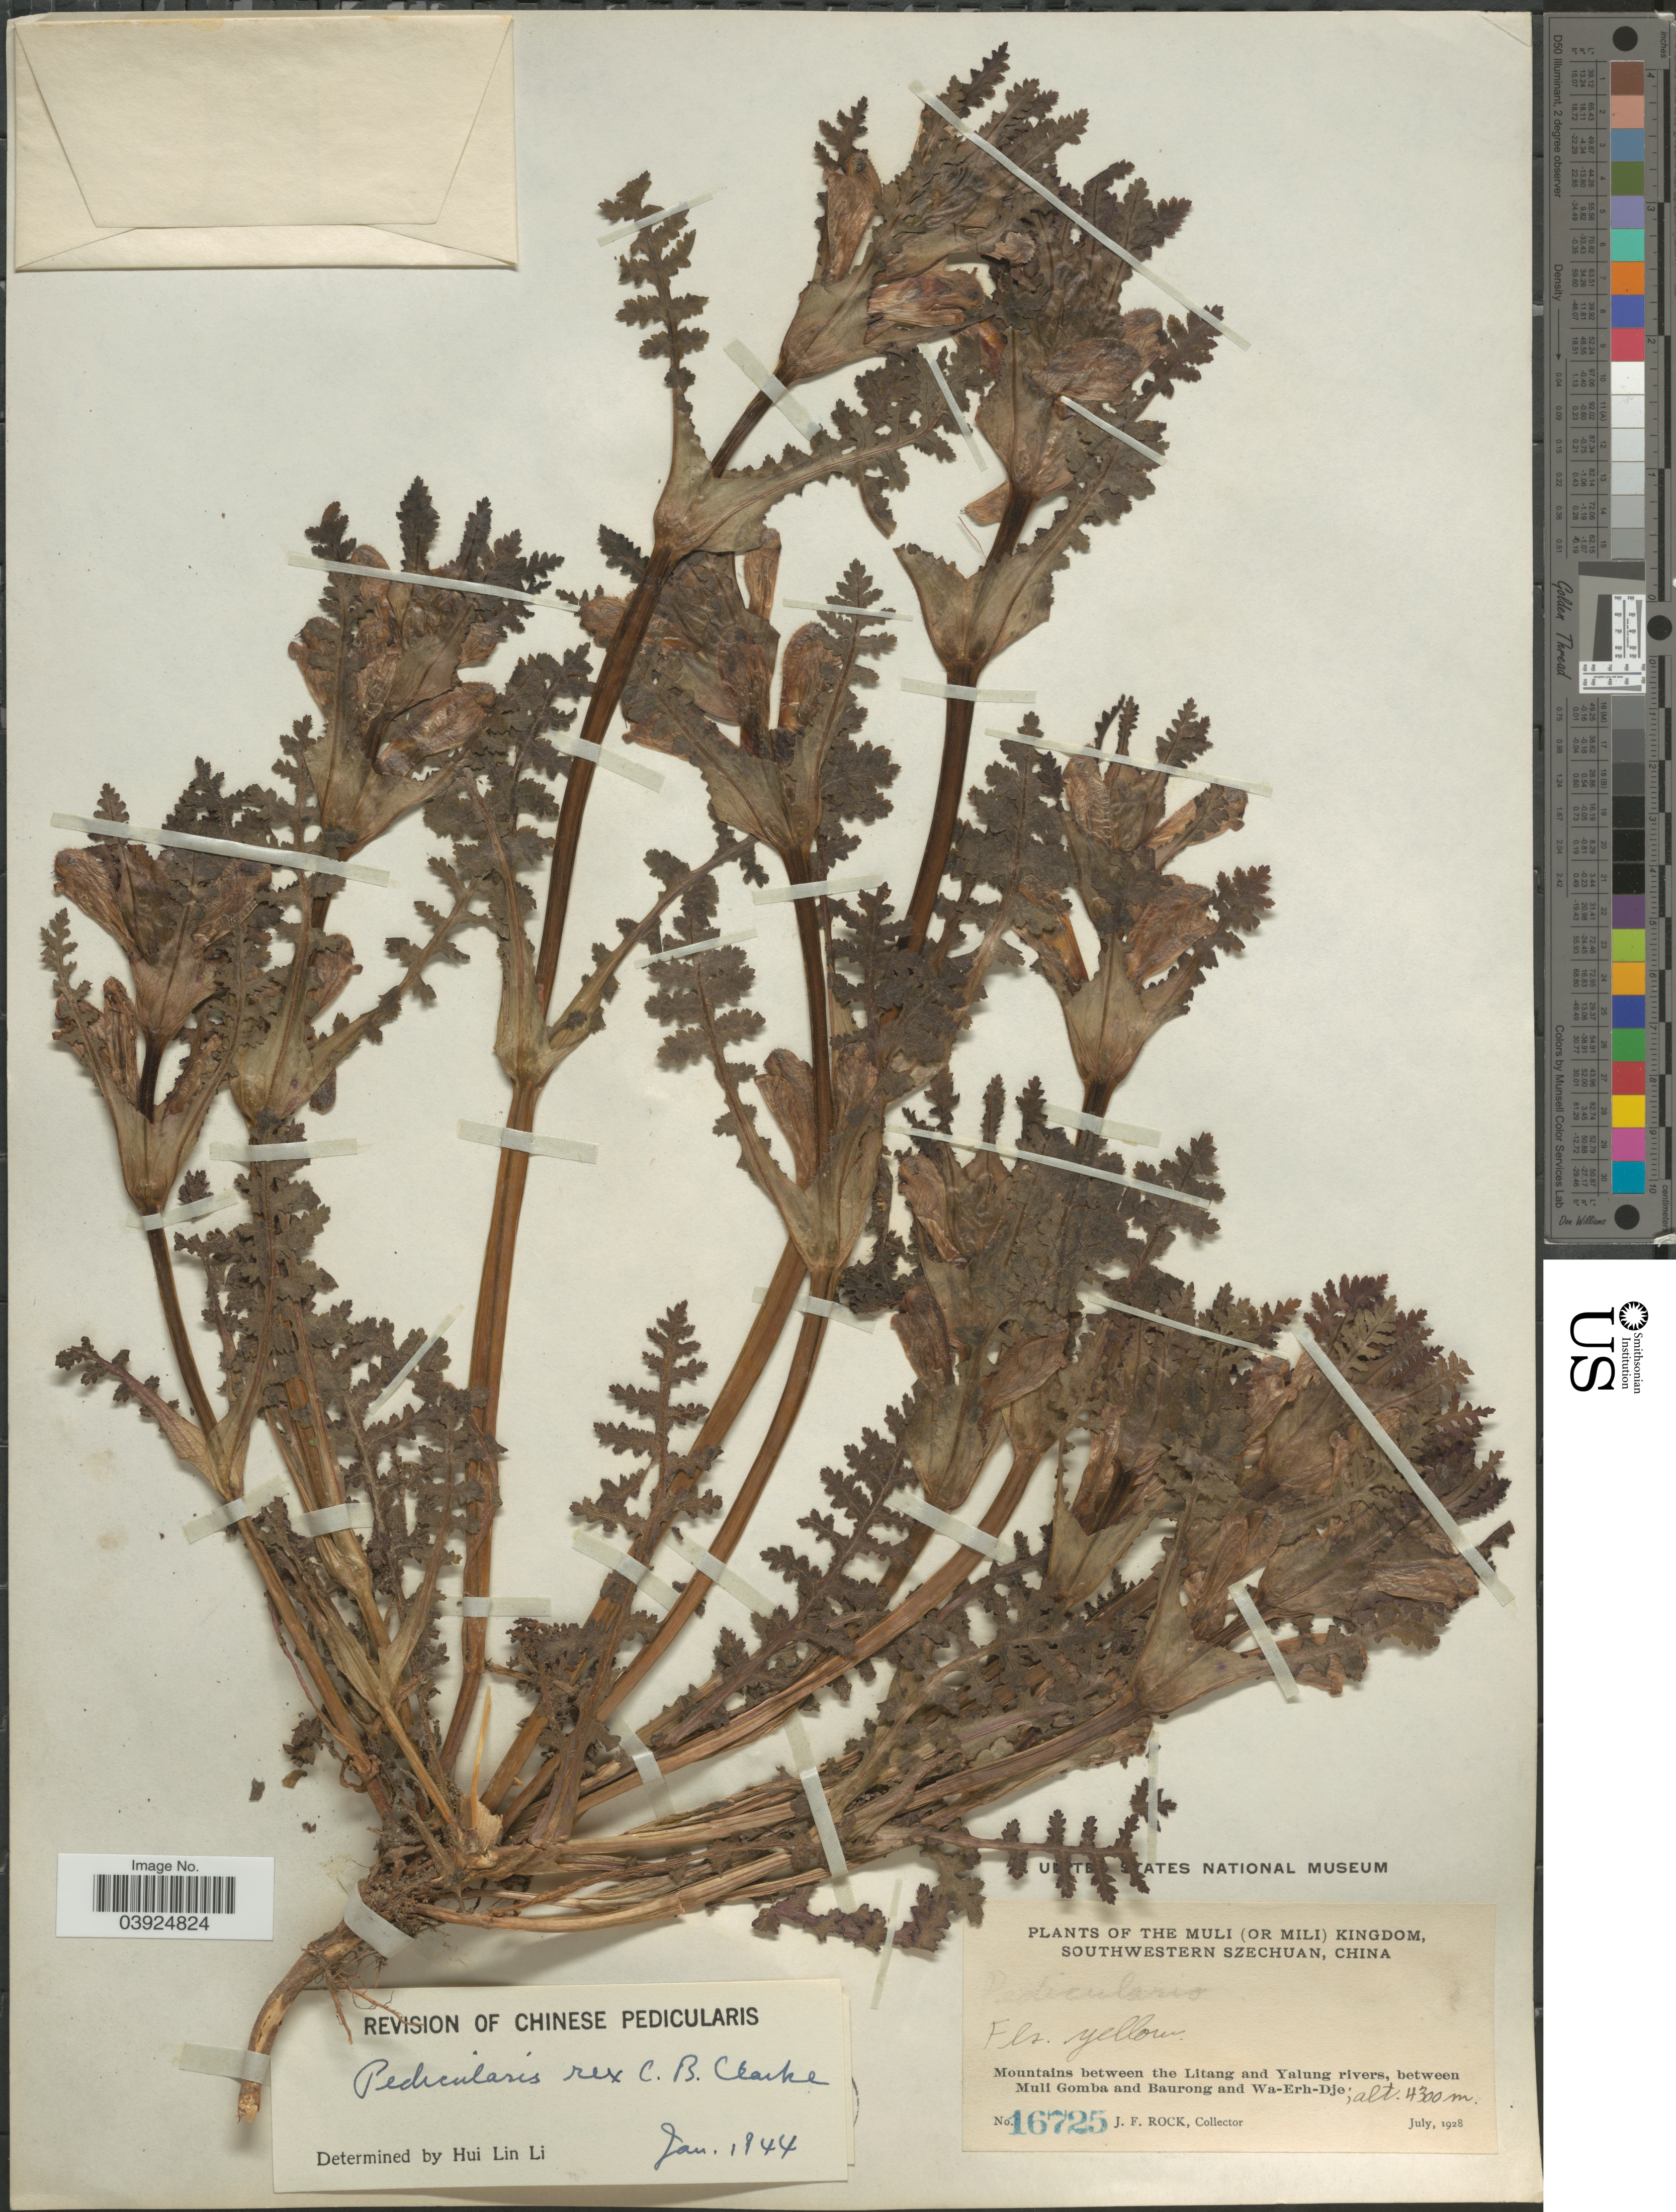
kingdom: Plantae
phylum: Tracheophyta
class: Magnoliopsida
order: Lamiales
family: Orobanchaceae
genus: Pedicularis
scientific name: Pedicularis rex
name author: C.B. Clarke ex Maxim.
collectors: J. Rock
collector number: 16725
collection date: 1928-07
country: China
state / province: Sichuan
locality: Muli (or Mili) Kingdom Southwestern Szechuan. Mountains between the Litang and Yalung rivers, between Muli Gomba and Baurong and Wa-Erh-Dje.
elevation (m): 4300